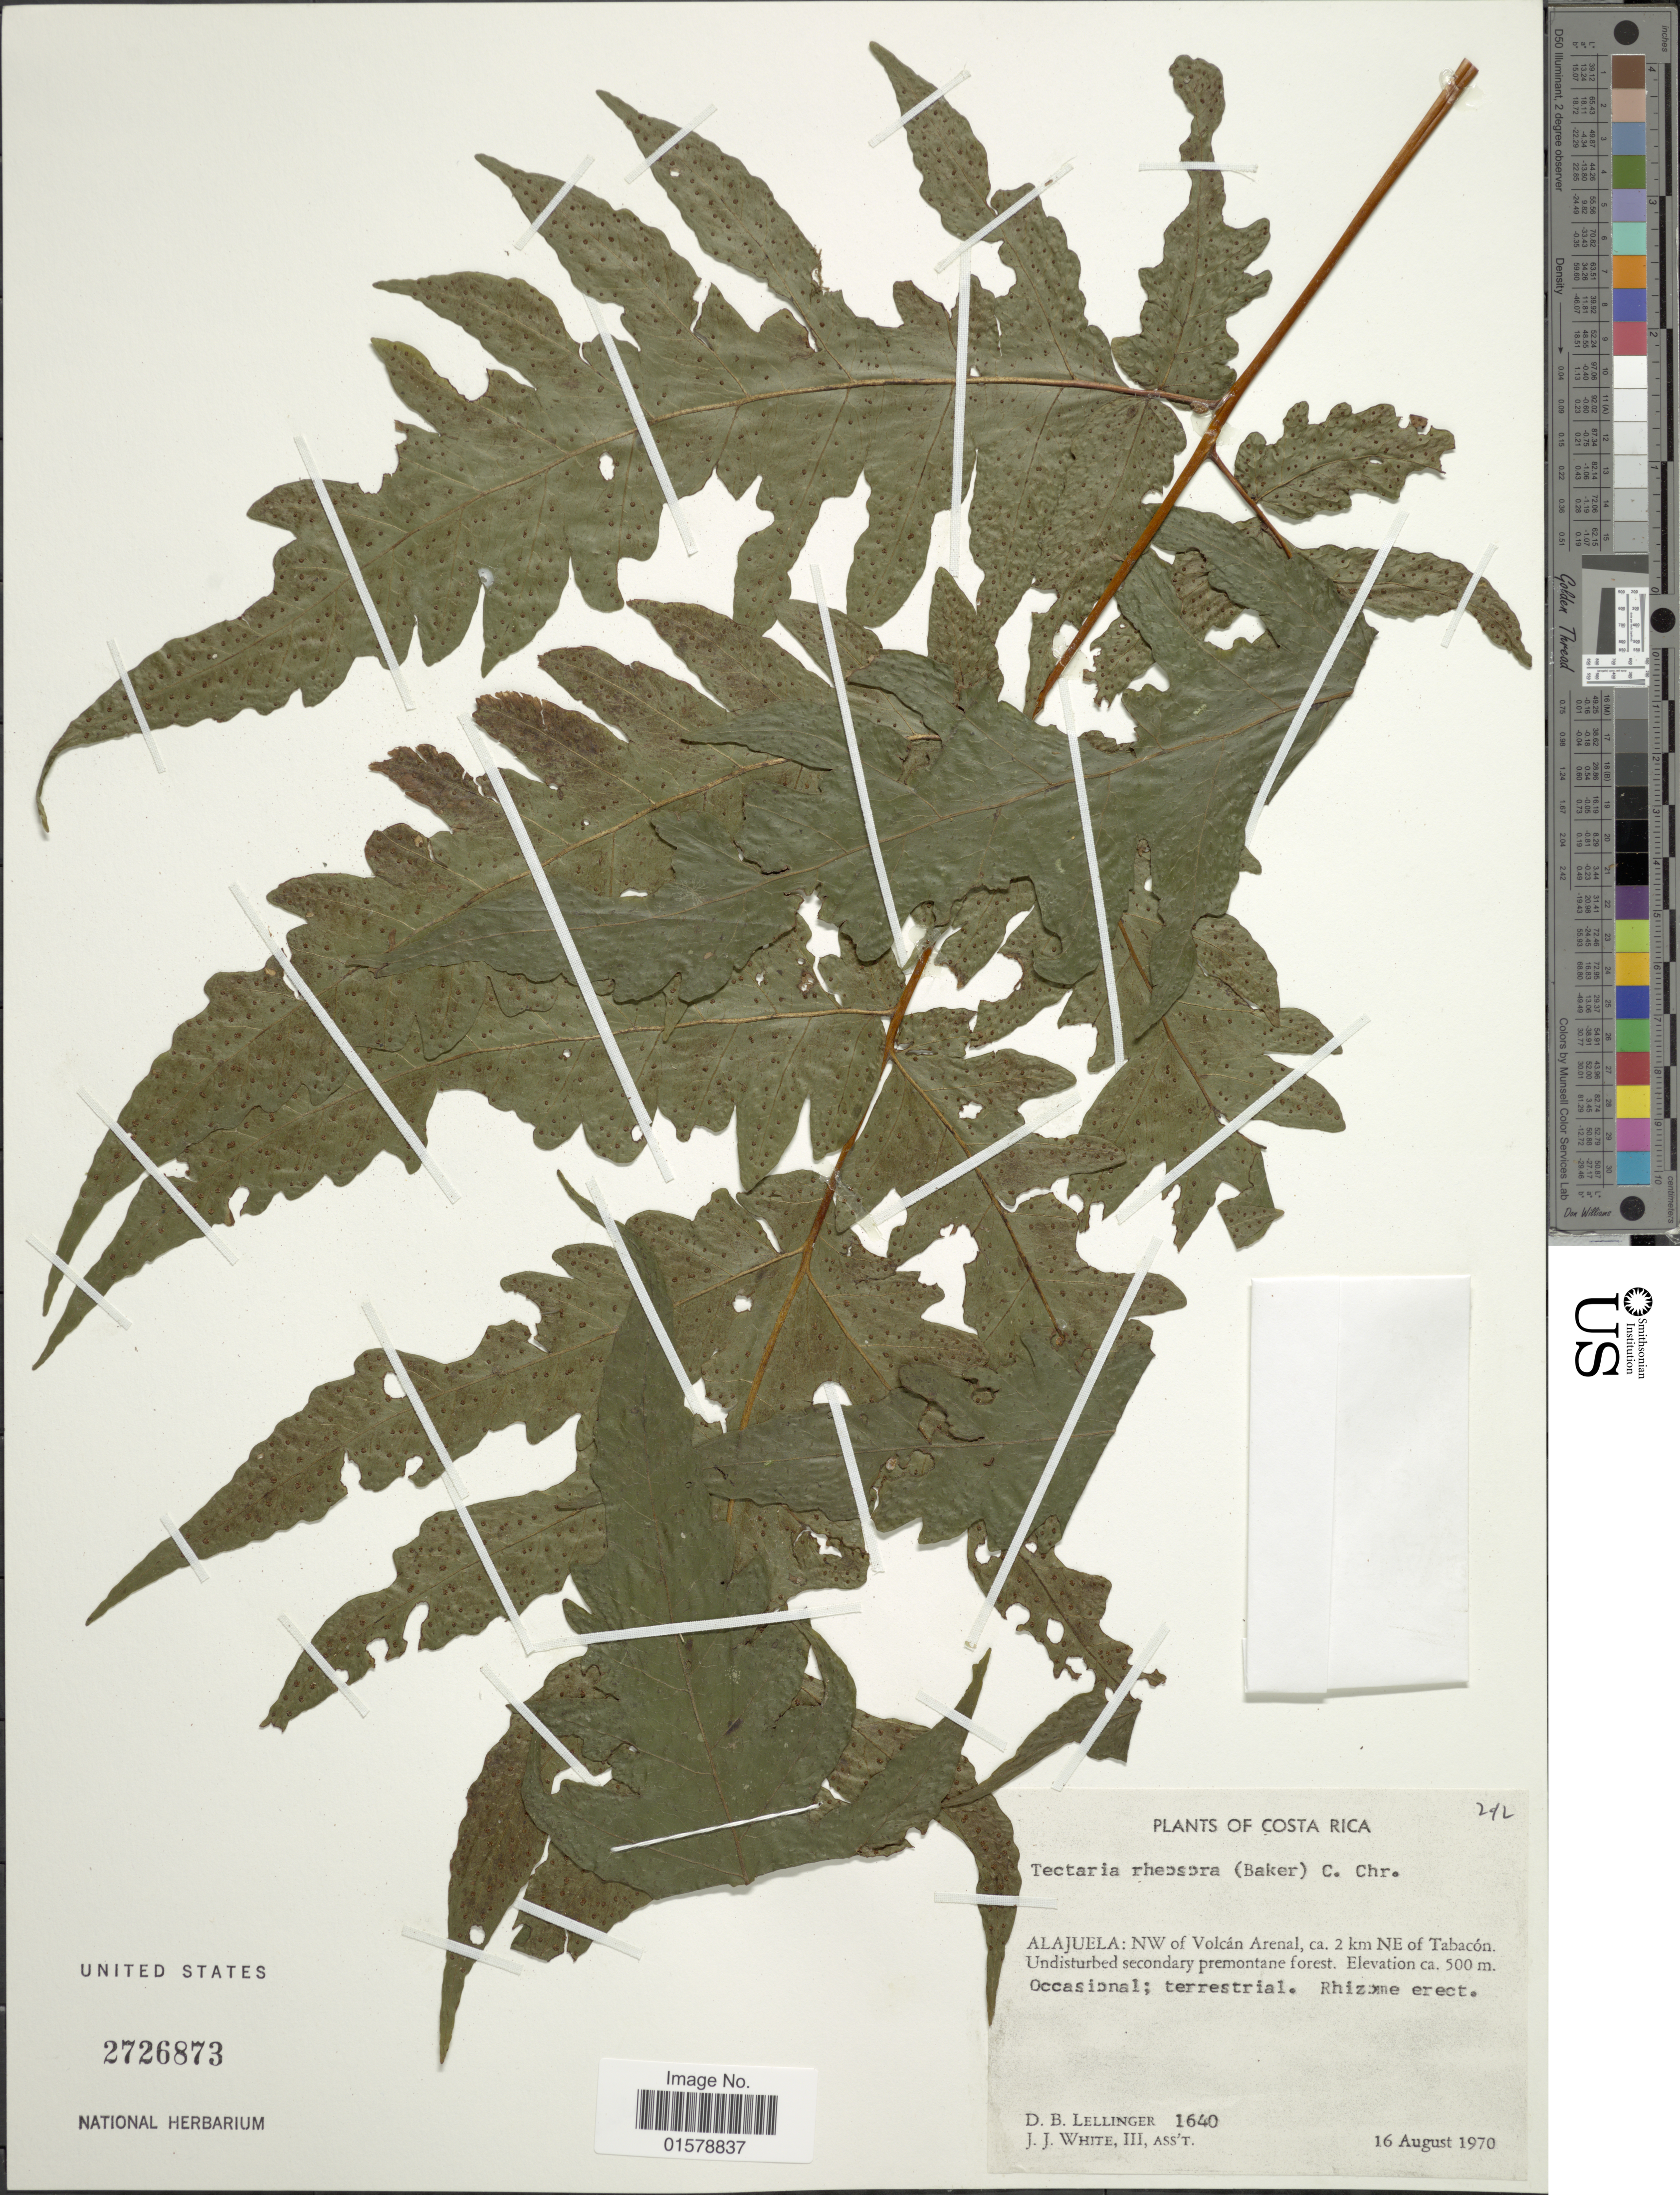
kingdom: Plantae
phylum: Tracheophyta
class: Polypodiopsida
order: Polypodiales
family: Tectariaceae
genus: Tectaria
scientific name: Tectaria rivalis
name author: (Mett. ex Kuhn) C. Chr.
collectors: D. B. Lellinger & J. J. White III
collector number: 1640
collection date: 1970-08-16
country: Costa Rica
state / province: Alajuela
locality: NW of Volcan Arenal, ca. 2 km NE of Tabacon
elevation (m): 500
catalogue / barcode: US 2726873